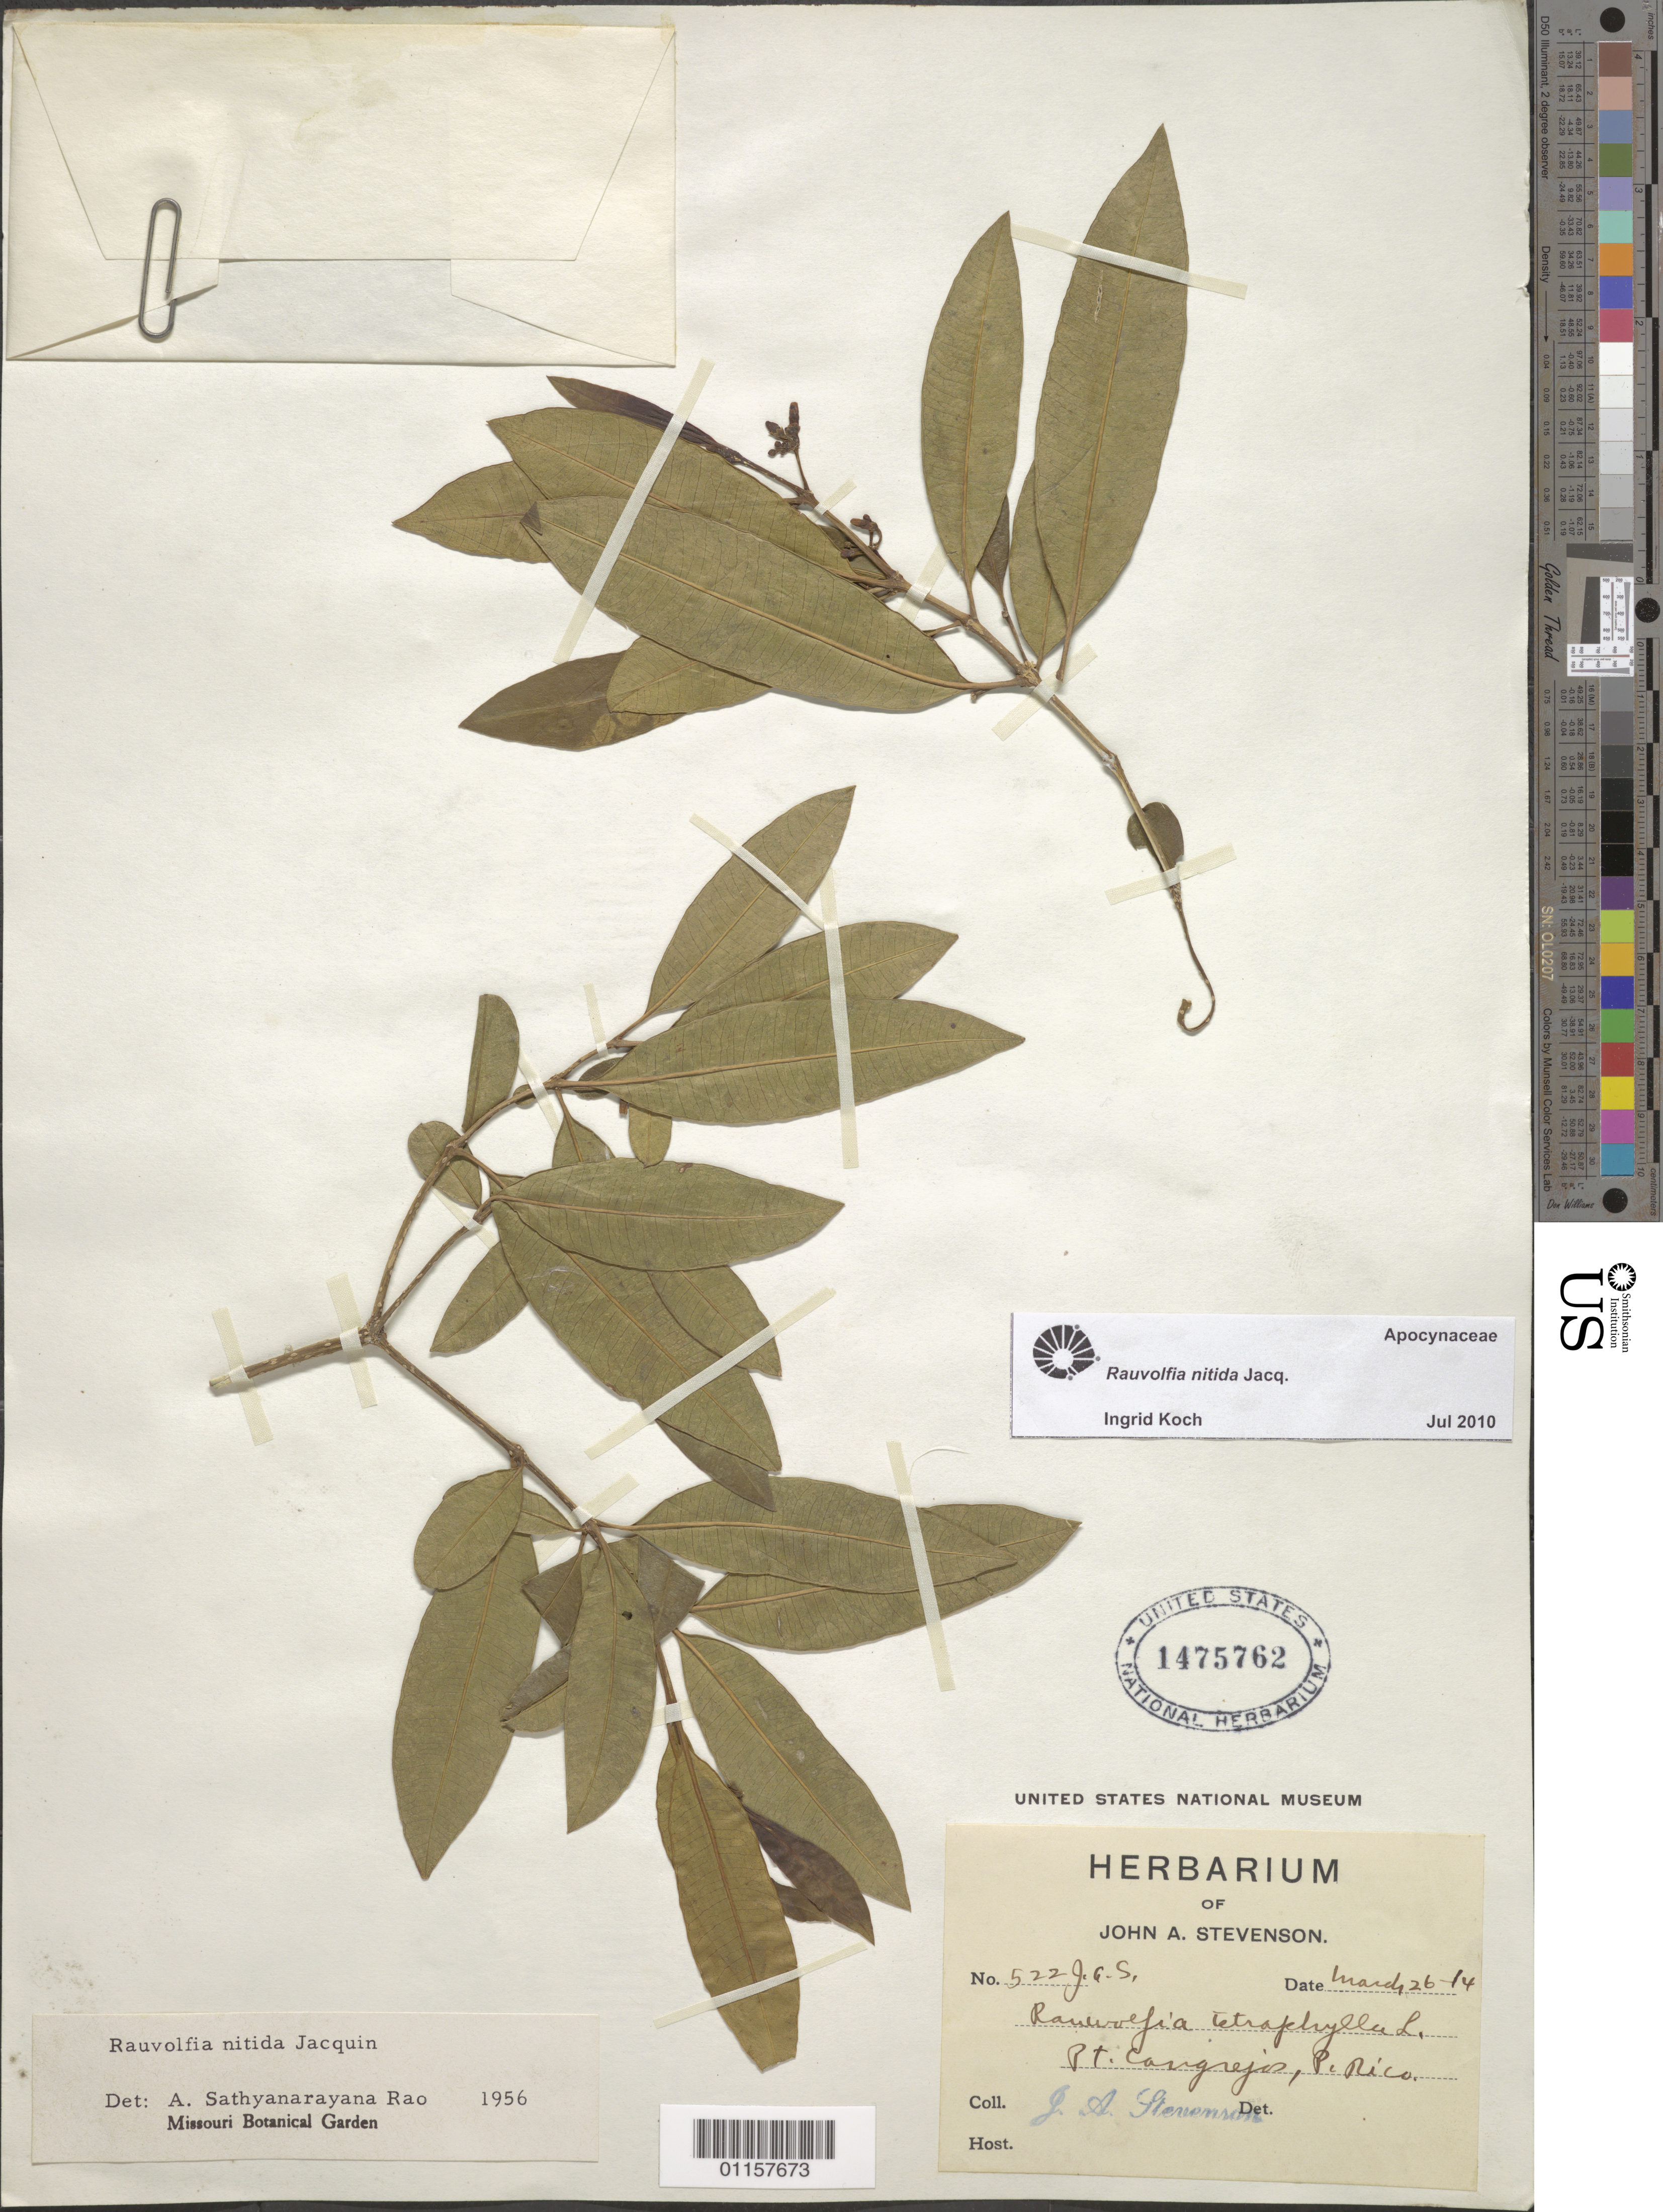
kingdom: Plantae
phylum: Tracheophyta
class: Magnoliopsida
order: Gentianales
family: Apocynaceae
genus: Rauvolfia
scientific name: Rauvolfia nitida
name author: Jacq.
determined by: Koch, I.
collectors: J. Stevenson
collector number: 522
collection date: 1914-03-26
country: Puerto Rico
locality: Pt. Carngrejos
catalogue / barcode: US 1475762